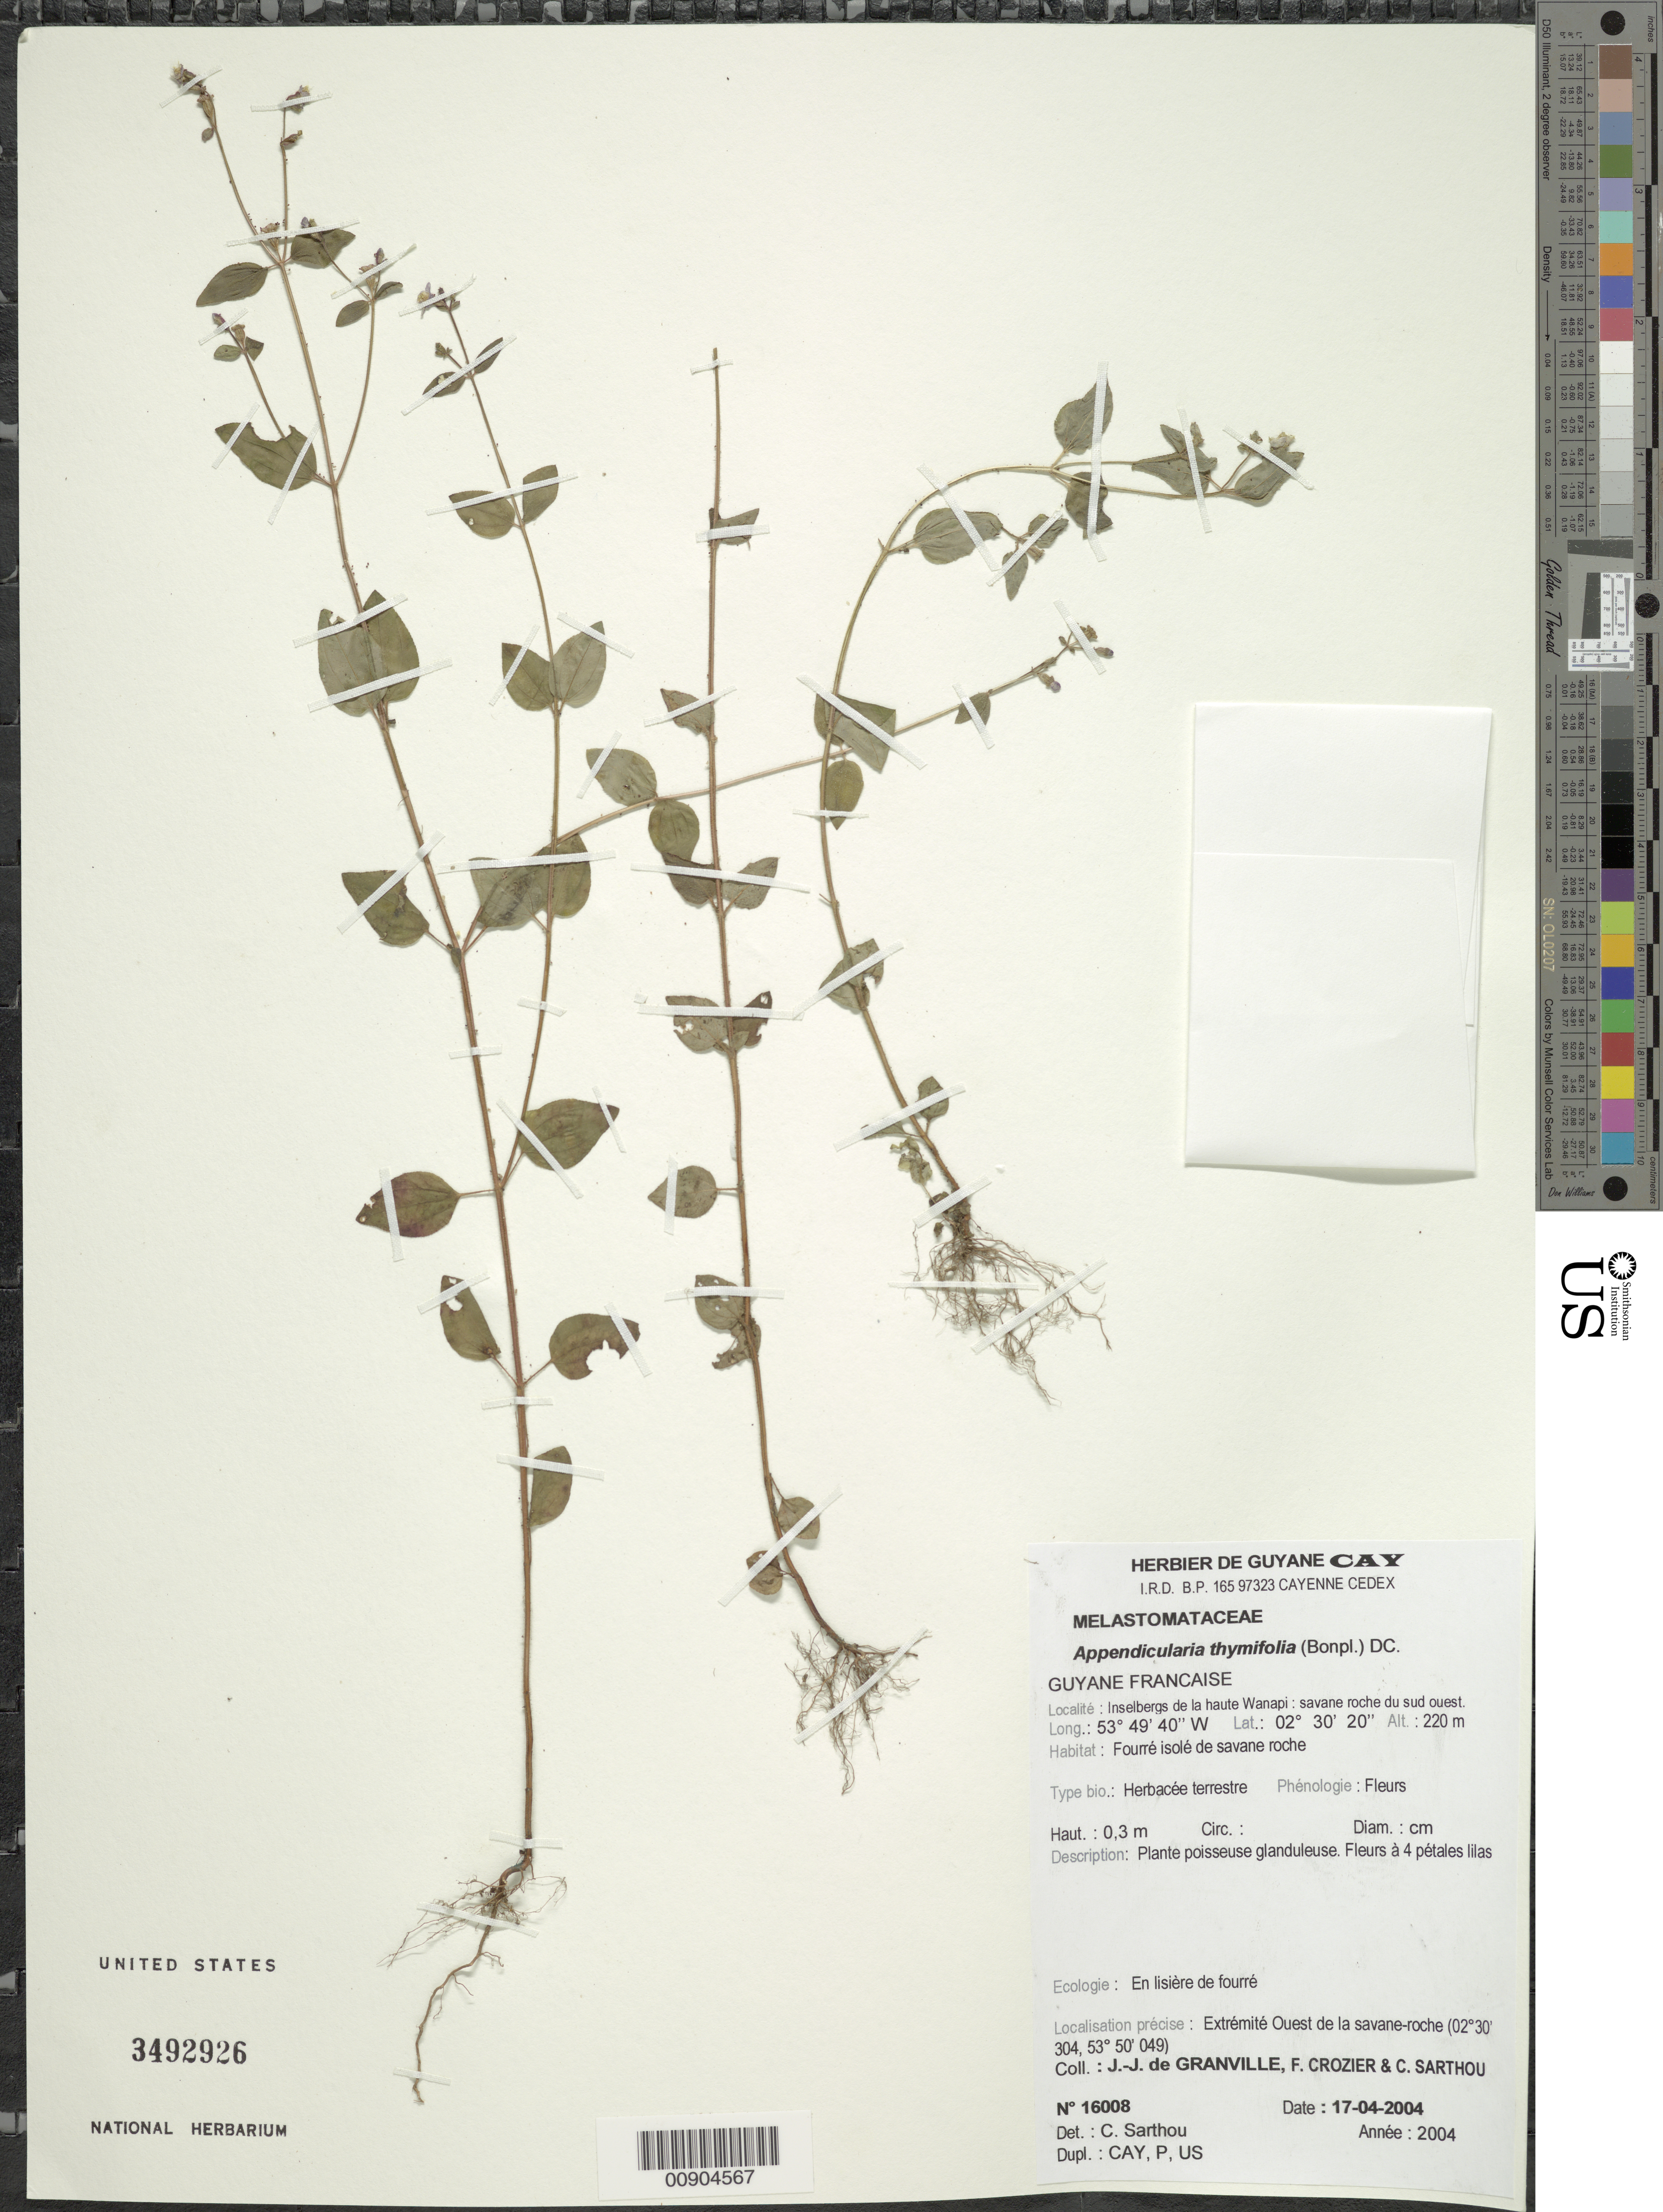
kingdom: Plantae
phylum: Tracheophyta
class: Magnoliopsida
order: Myrtales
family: Melastomataceae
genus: Appendicularia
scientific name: Appendicularia thymifolia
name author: (Bonpl.) DC.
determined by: Sarthou, C.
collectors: J.-J. de Granville, F. Crozier & C. Sarthou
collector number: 16008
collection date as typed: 17-Apr-04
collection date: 2004-04-17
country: French Guiana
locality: Inselbergs de la haute Wanapi, extrémité ouest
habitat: Fourré isolé de savane roche; en lisière de fourré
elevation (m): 220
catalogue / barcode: US 3492926